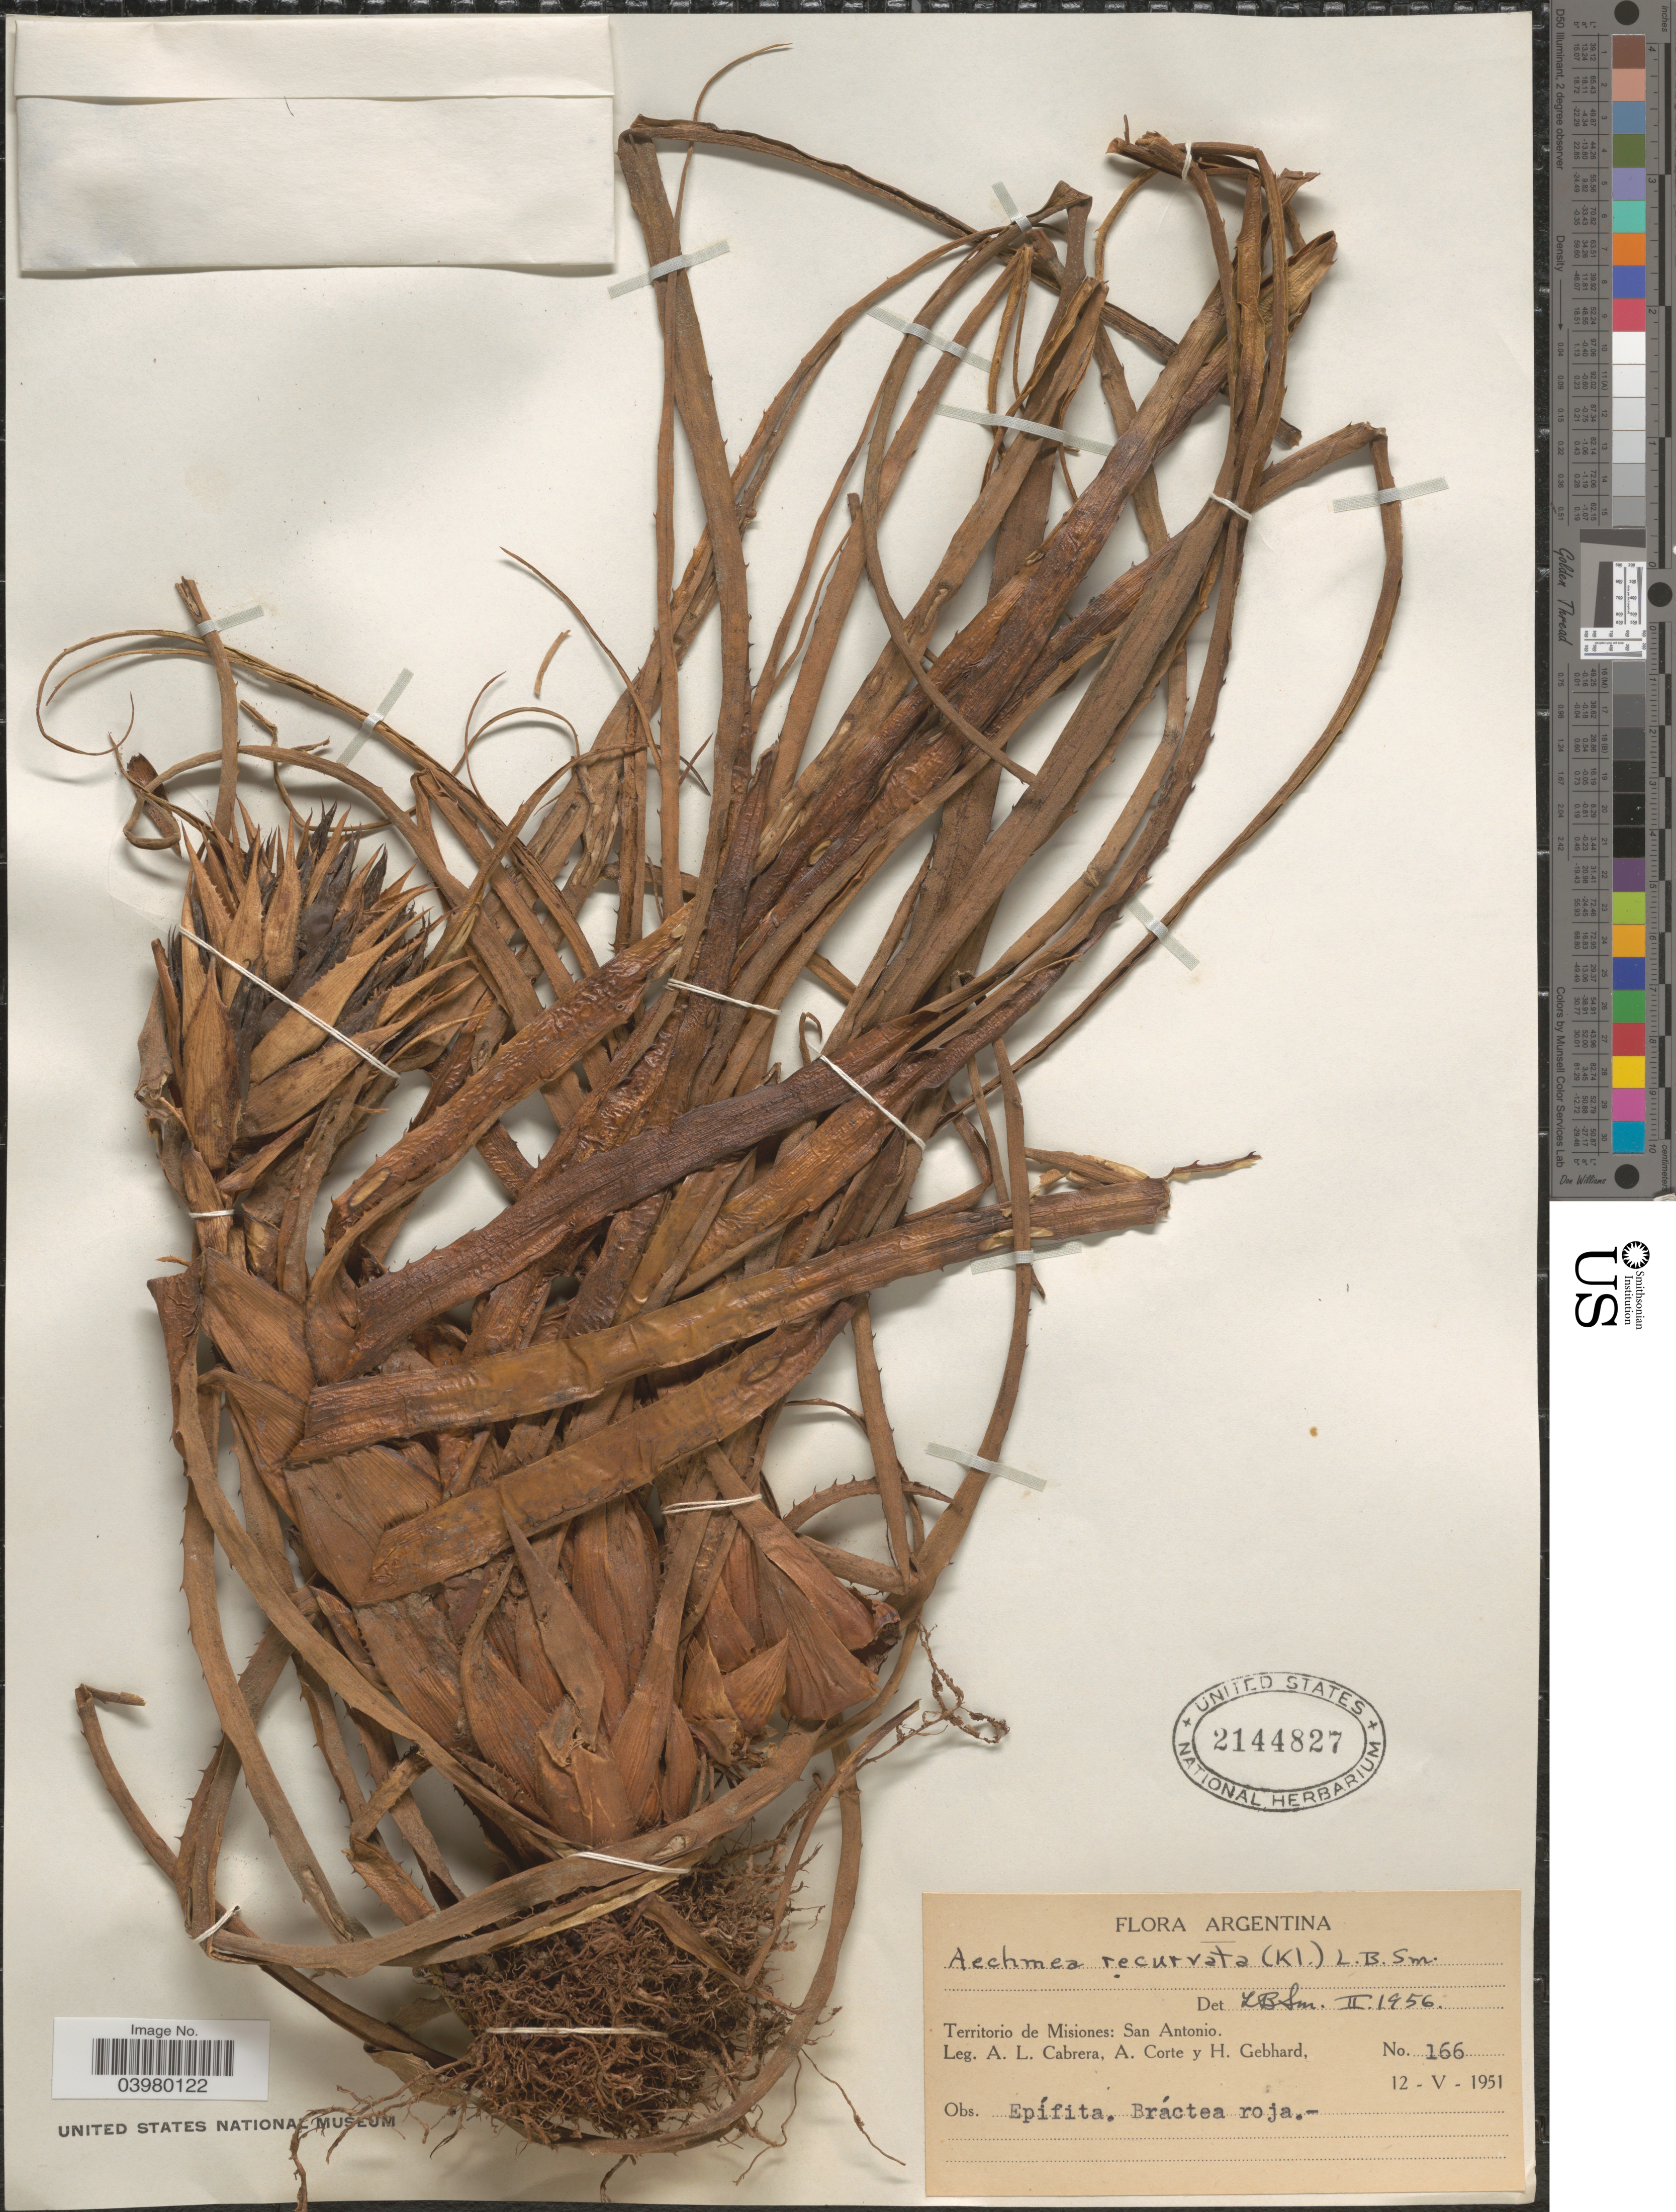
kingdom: Plantae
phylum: Tracheophyta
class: Liliopsida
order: Poales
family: Bromeliaceae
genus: Aechmea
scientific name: Aechmea recurvata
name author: (Klotzsch) L.B. Sm.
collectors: A. L. Cabrera, A. Corte & H. Gebhard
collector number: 166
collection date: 1951-05-12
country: Argentina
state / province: Misiones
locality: Territorio de Misiones: San Antonio.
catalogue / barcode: US 2144827